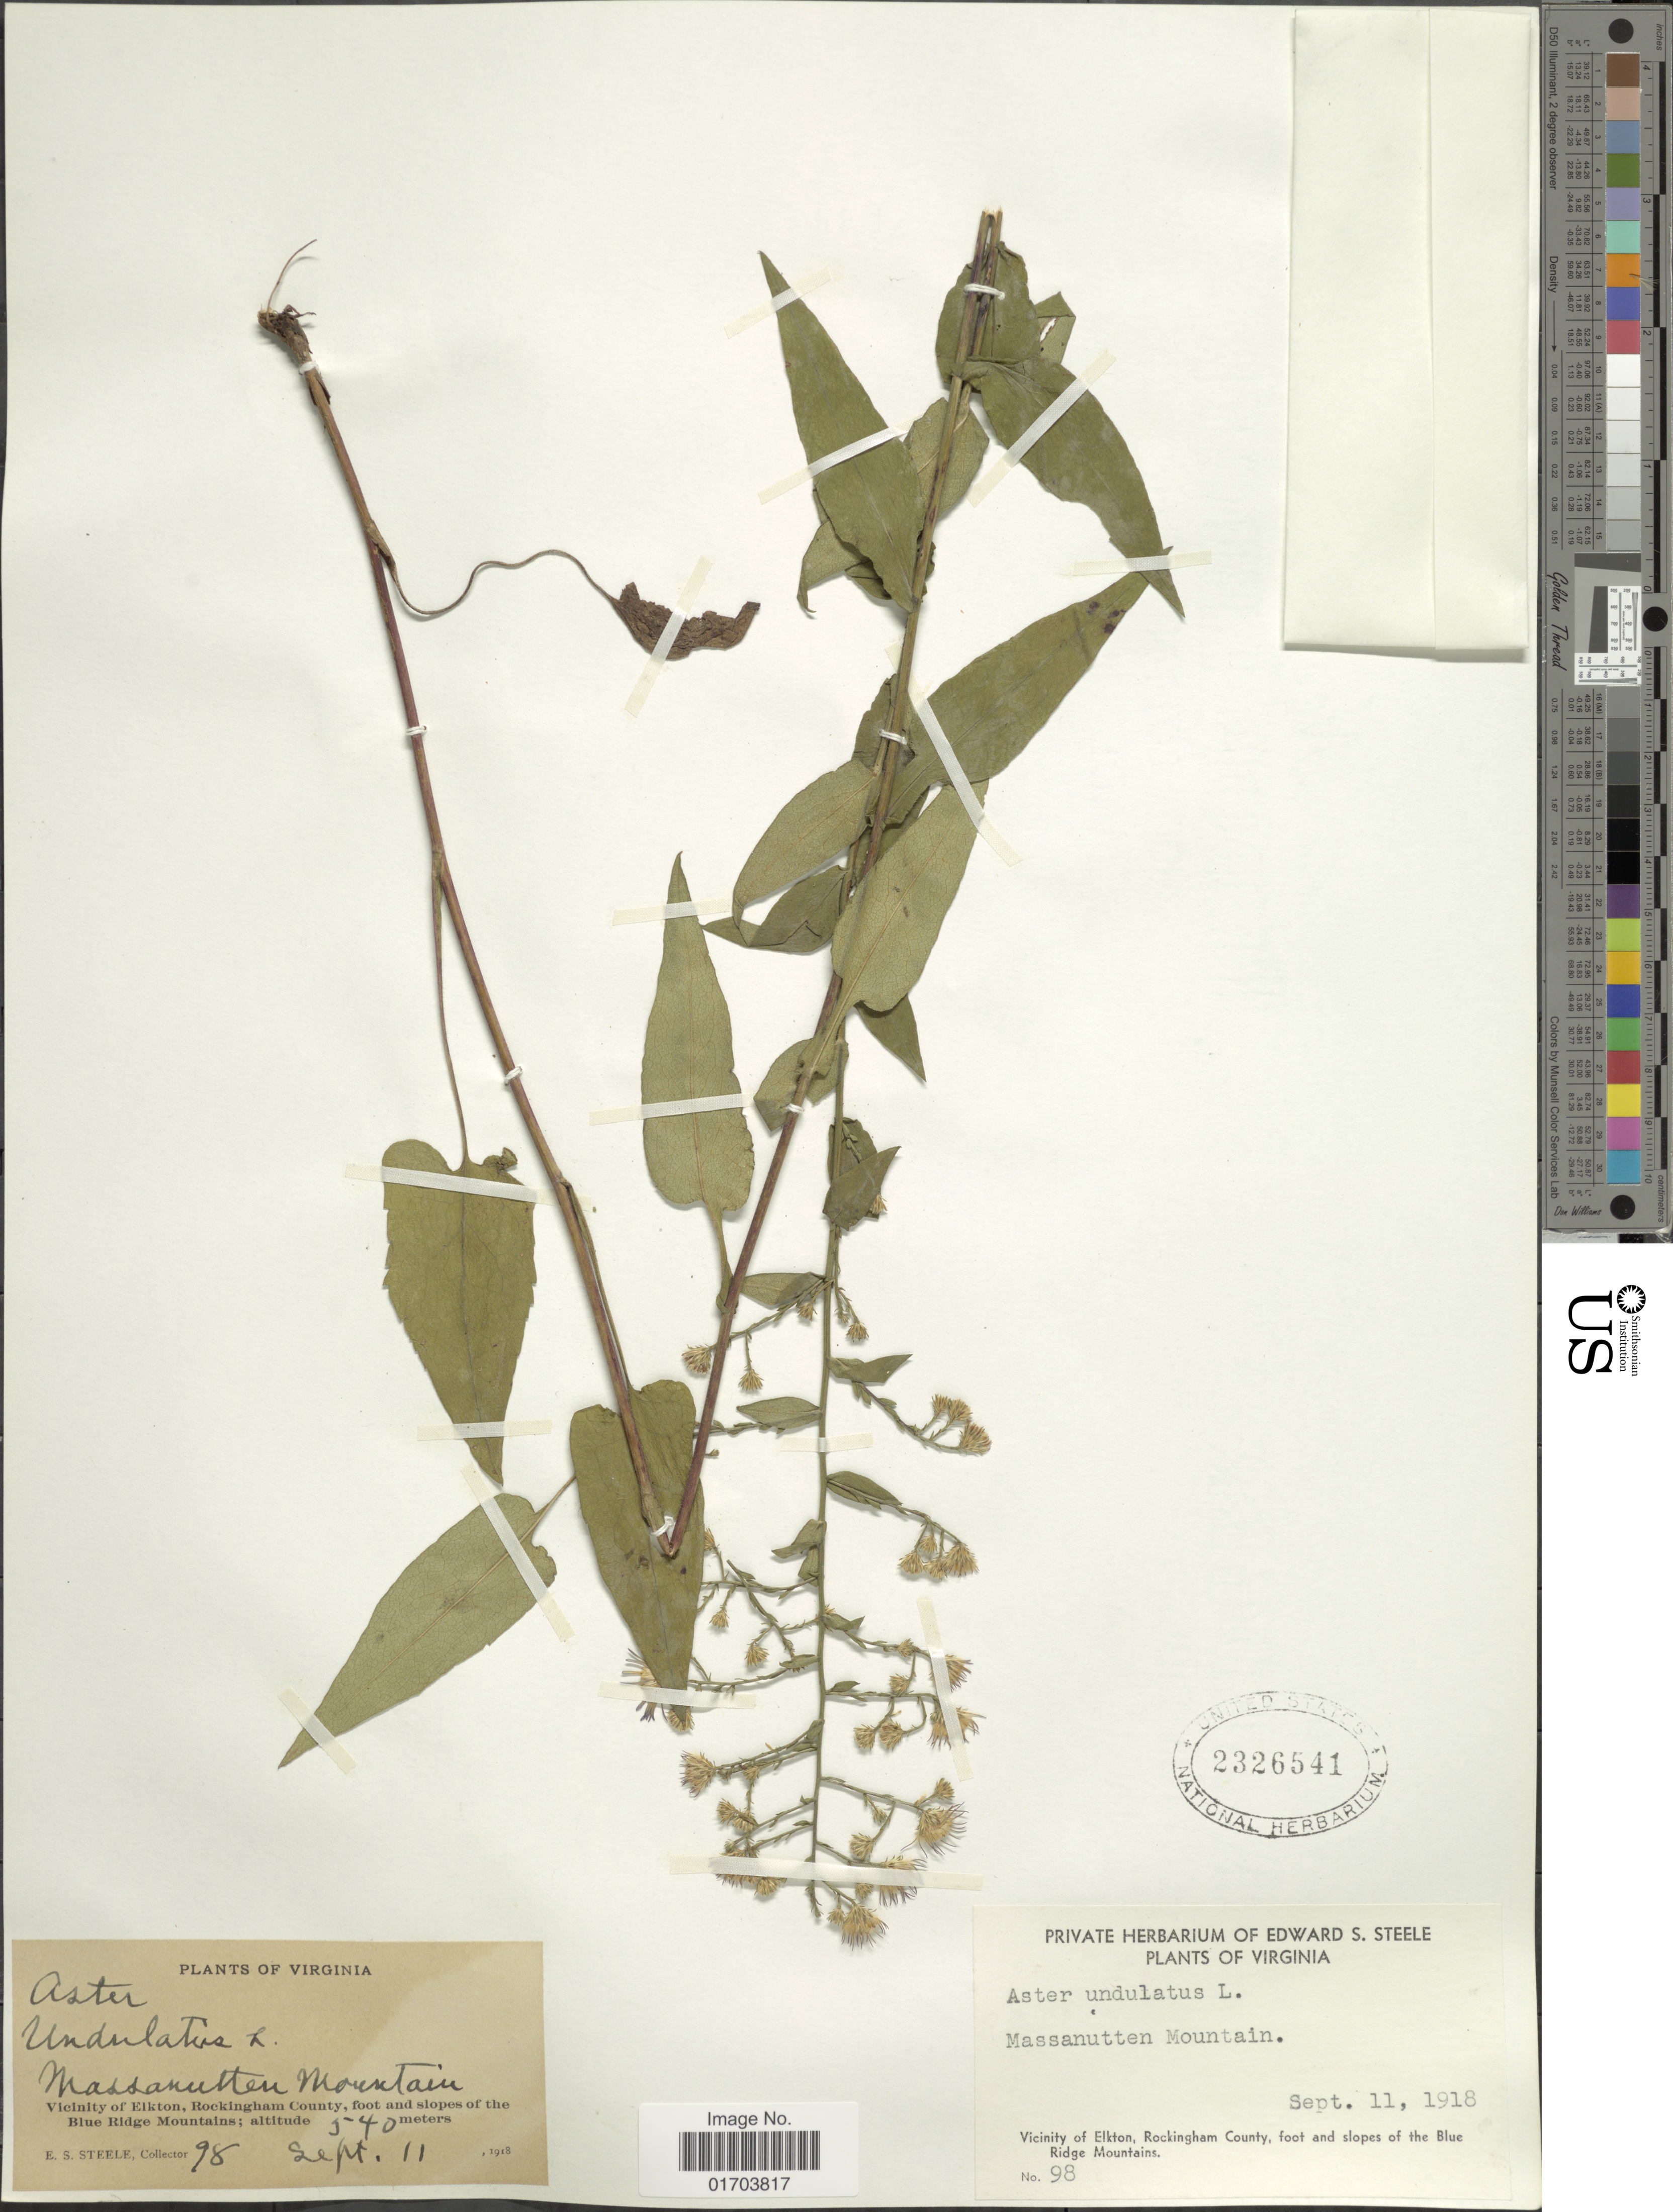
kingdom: Plantae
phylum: Tracheophyta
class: Magnoliopsida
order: Asterales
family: Asteraceae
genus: Symphyotrichum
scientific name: Symphyotrichum undulatum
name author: (L.) G.L. Nesom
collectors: E. Steele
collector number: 98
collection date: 1918-09-11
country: United States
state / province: Virginia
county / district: Rockingham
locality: Massanutten Mountain, Vicinity of Elkton, Rockham County, foot and slopes of the Blue Ridge Mountains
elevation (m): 540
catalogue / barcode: US 2326541